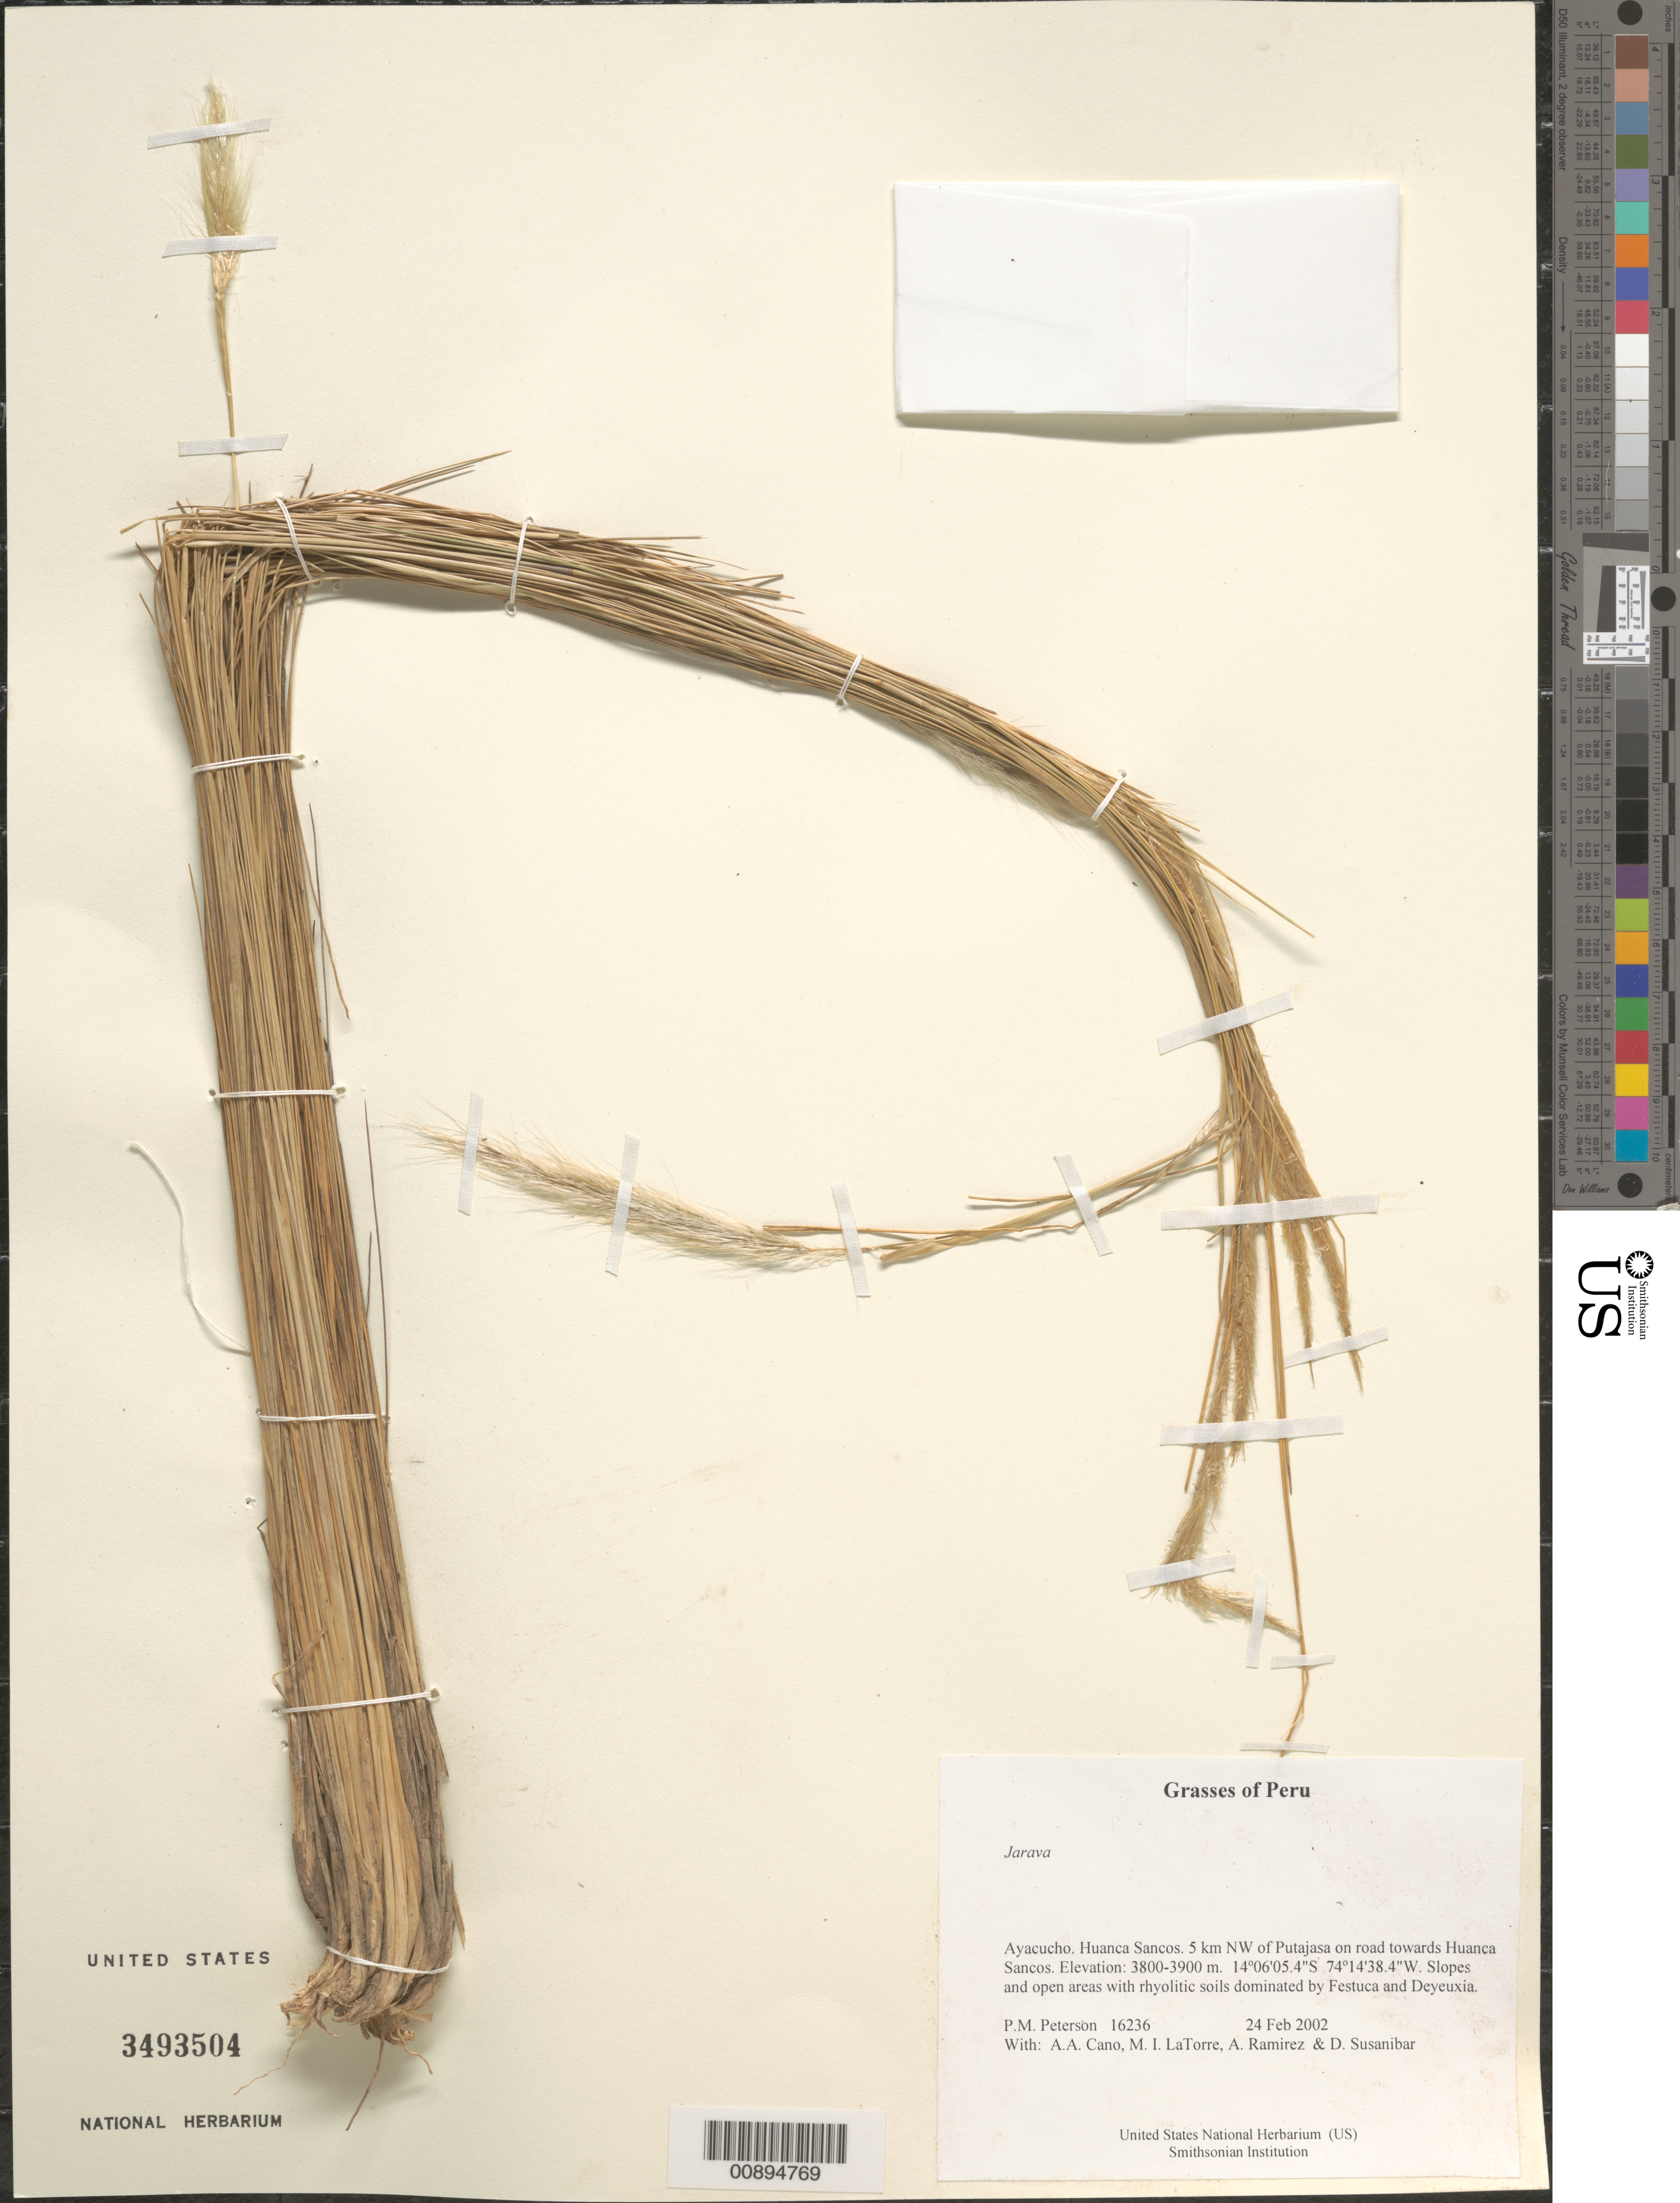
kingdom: Plantae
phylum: Tracheophyta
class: Liliopsida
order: Poales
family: Poaceae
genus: Jarava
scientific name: Jarava sp.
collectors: P. M. Peterson, A. Cano, M. I. La Torre, A. Ramírez & D. Susanibar Cruz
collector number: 16236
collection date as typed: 24 Feb 2002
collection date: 2002-02-24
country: Peru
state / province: Ayacucho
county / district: Huanca Sancos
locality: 5 km NW of Putajasa on road towards Huanca Sancos.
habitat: Slopes and open areas with rhyolitic soils dominated by ~Festuca and Deyeuxia~.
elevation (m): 3800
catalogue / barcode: US 3493504